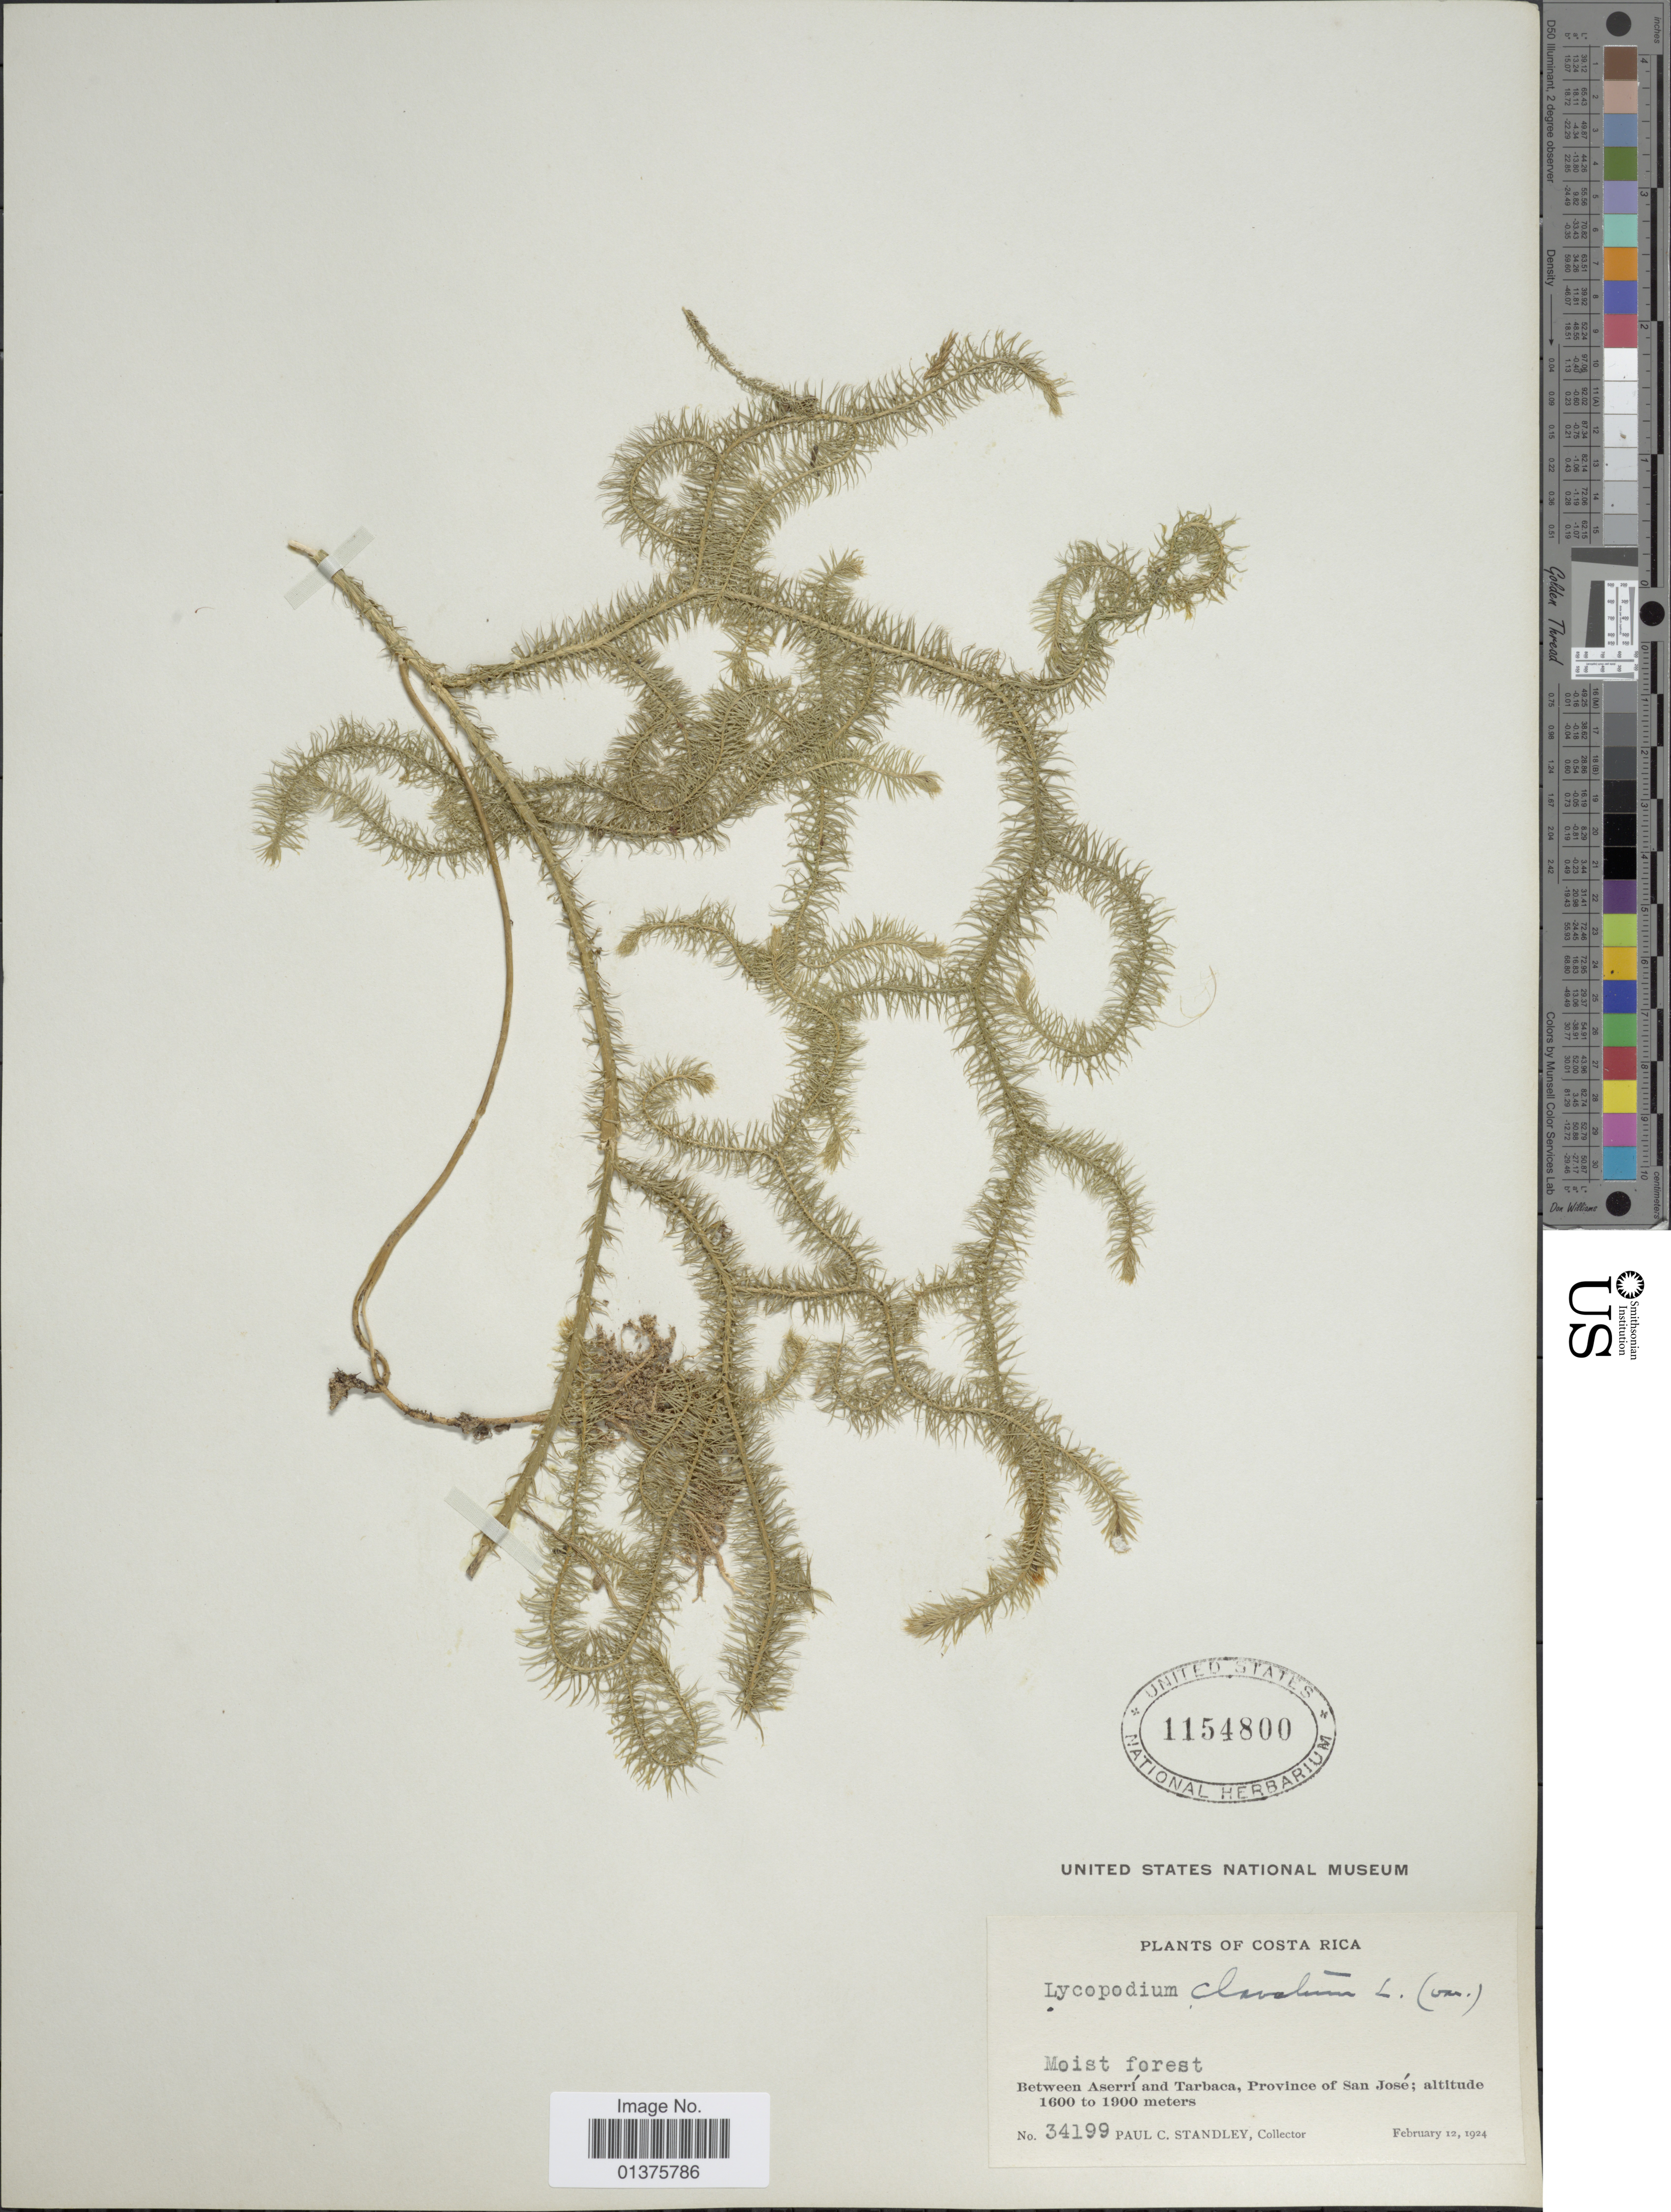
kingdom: Plantae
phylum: Tracheophyta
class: Lycopodiopsida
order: Lycopodiales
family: Lycopodiaceae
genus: Lycopodium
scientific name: Lycopodium clavatum var. aristatum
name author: (Humb. & Bonpl. ex Willd.) Spring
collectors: P. C. Standley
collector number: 34199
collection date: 1924-02-12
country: Costa Rica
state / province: San José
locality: Between Aserri and Tarbaca, province of San José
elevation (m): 1600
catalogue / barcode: US 1154800